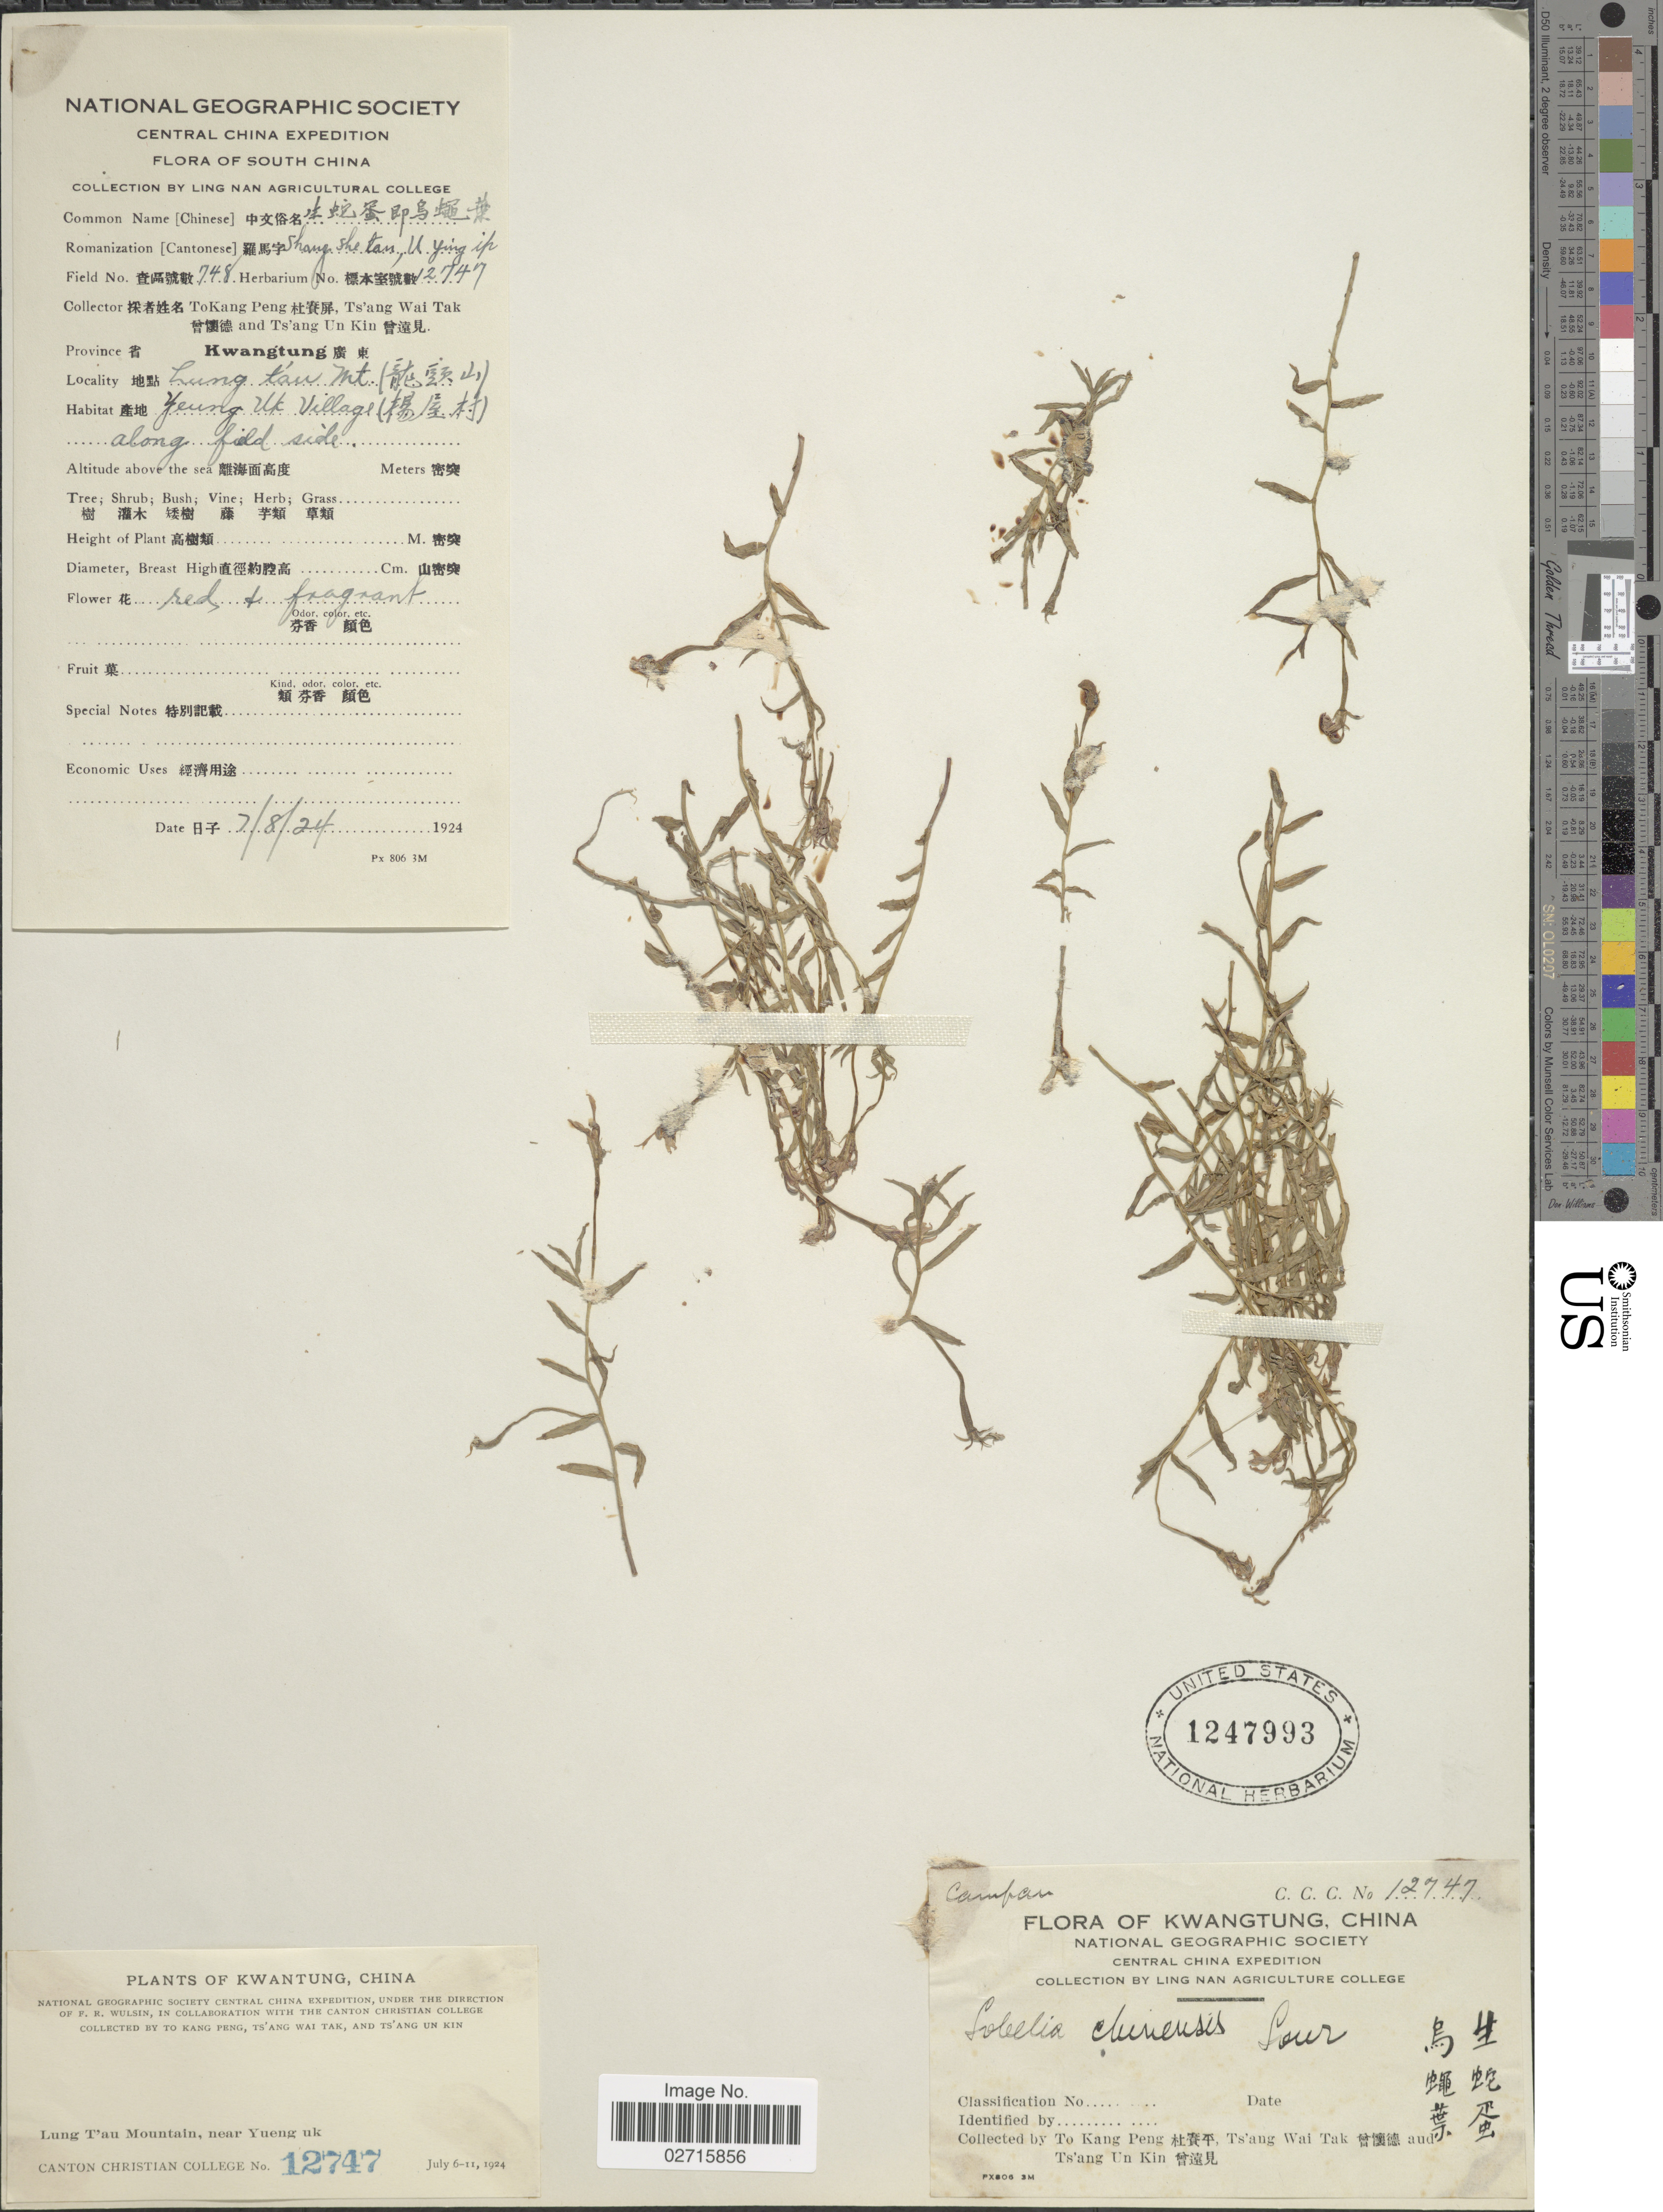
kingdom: Plantae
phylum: Tracheophyta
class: Magnoliopsida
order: Asterales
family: Campanulaceae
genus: Lobelia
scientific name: Lobelia chinensis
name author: Lour.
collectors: Tokang Peng, W. T. Tsang & Ts' Ang Un Kin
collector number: C.C.C.12747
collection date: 1924-07-08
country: China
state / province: Guangdong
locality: Kwangtung. Lung T'au Mt., near Yueng Uk village, along field side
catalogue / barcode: US 1247993